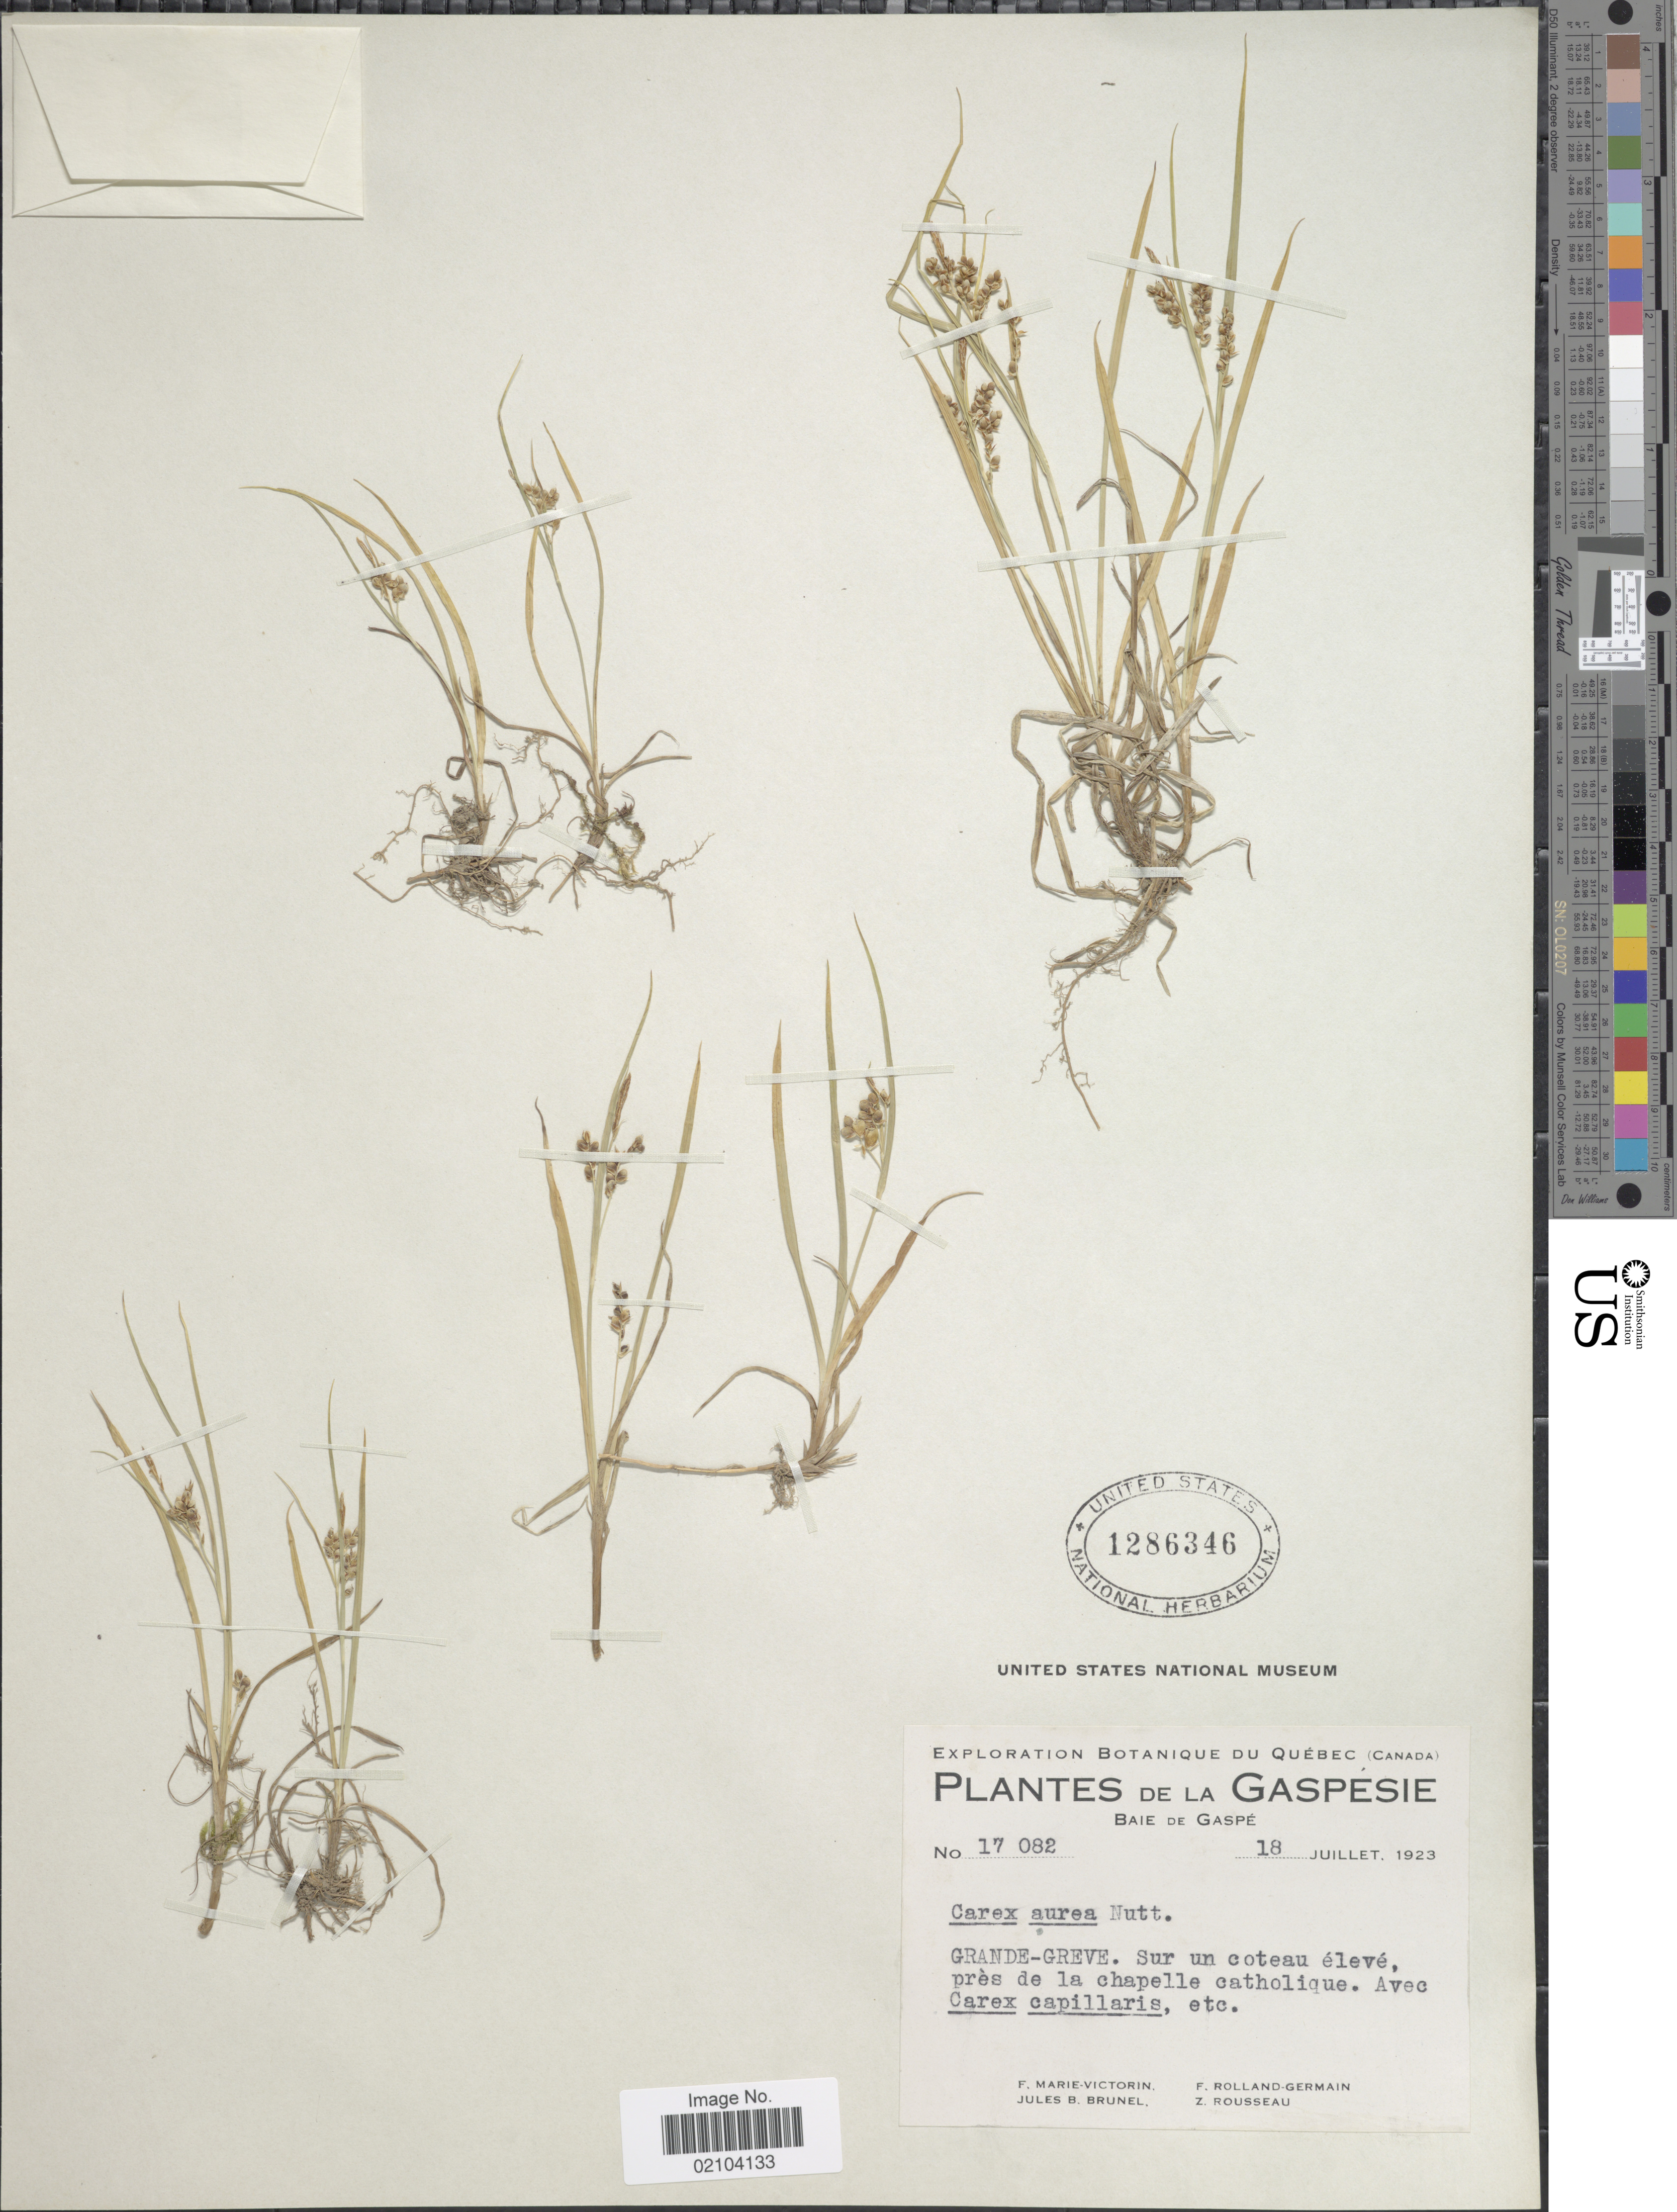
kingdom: Plantae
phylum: Tracheophyta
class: Liliopsida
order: Poales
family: Cyperaceae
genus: Carex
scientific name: Carex aurea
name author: Nutt.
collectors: F. Marie-Victorin, J. Brunel, Rolland-Germain & Z. Rousseau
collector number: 17082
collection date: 1923-07-18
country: Canada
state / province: Quebec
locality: La Gaspesie. Baie de Gaspe. Grande-Greve. Sur un coteau eleve, pres de la chapelle catholique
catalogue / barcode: US 1286346